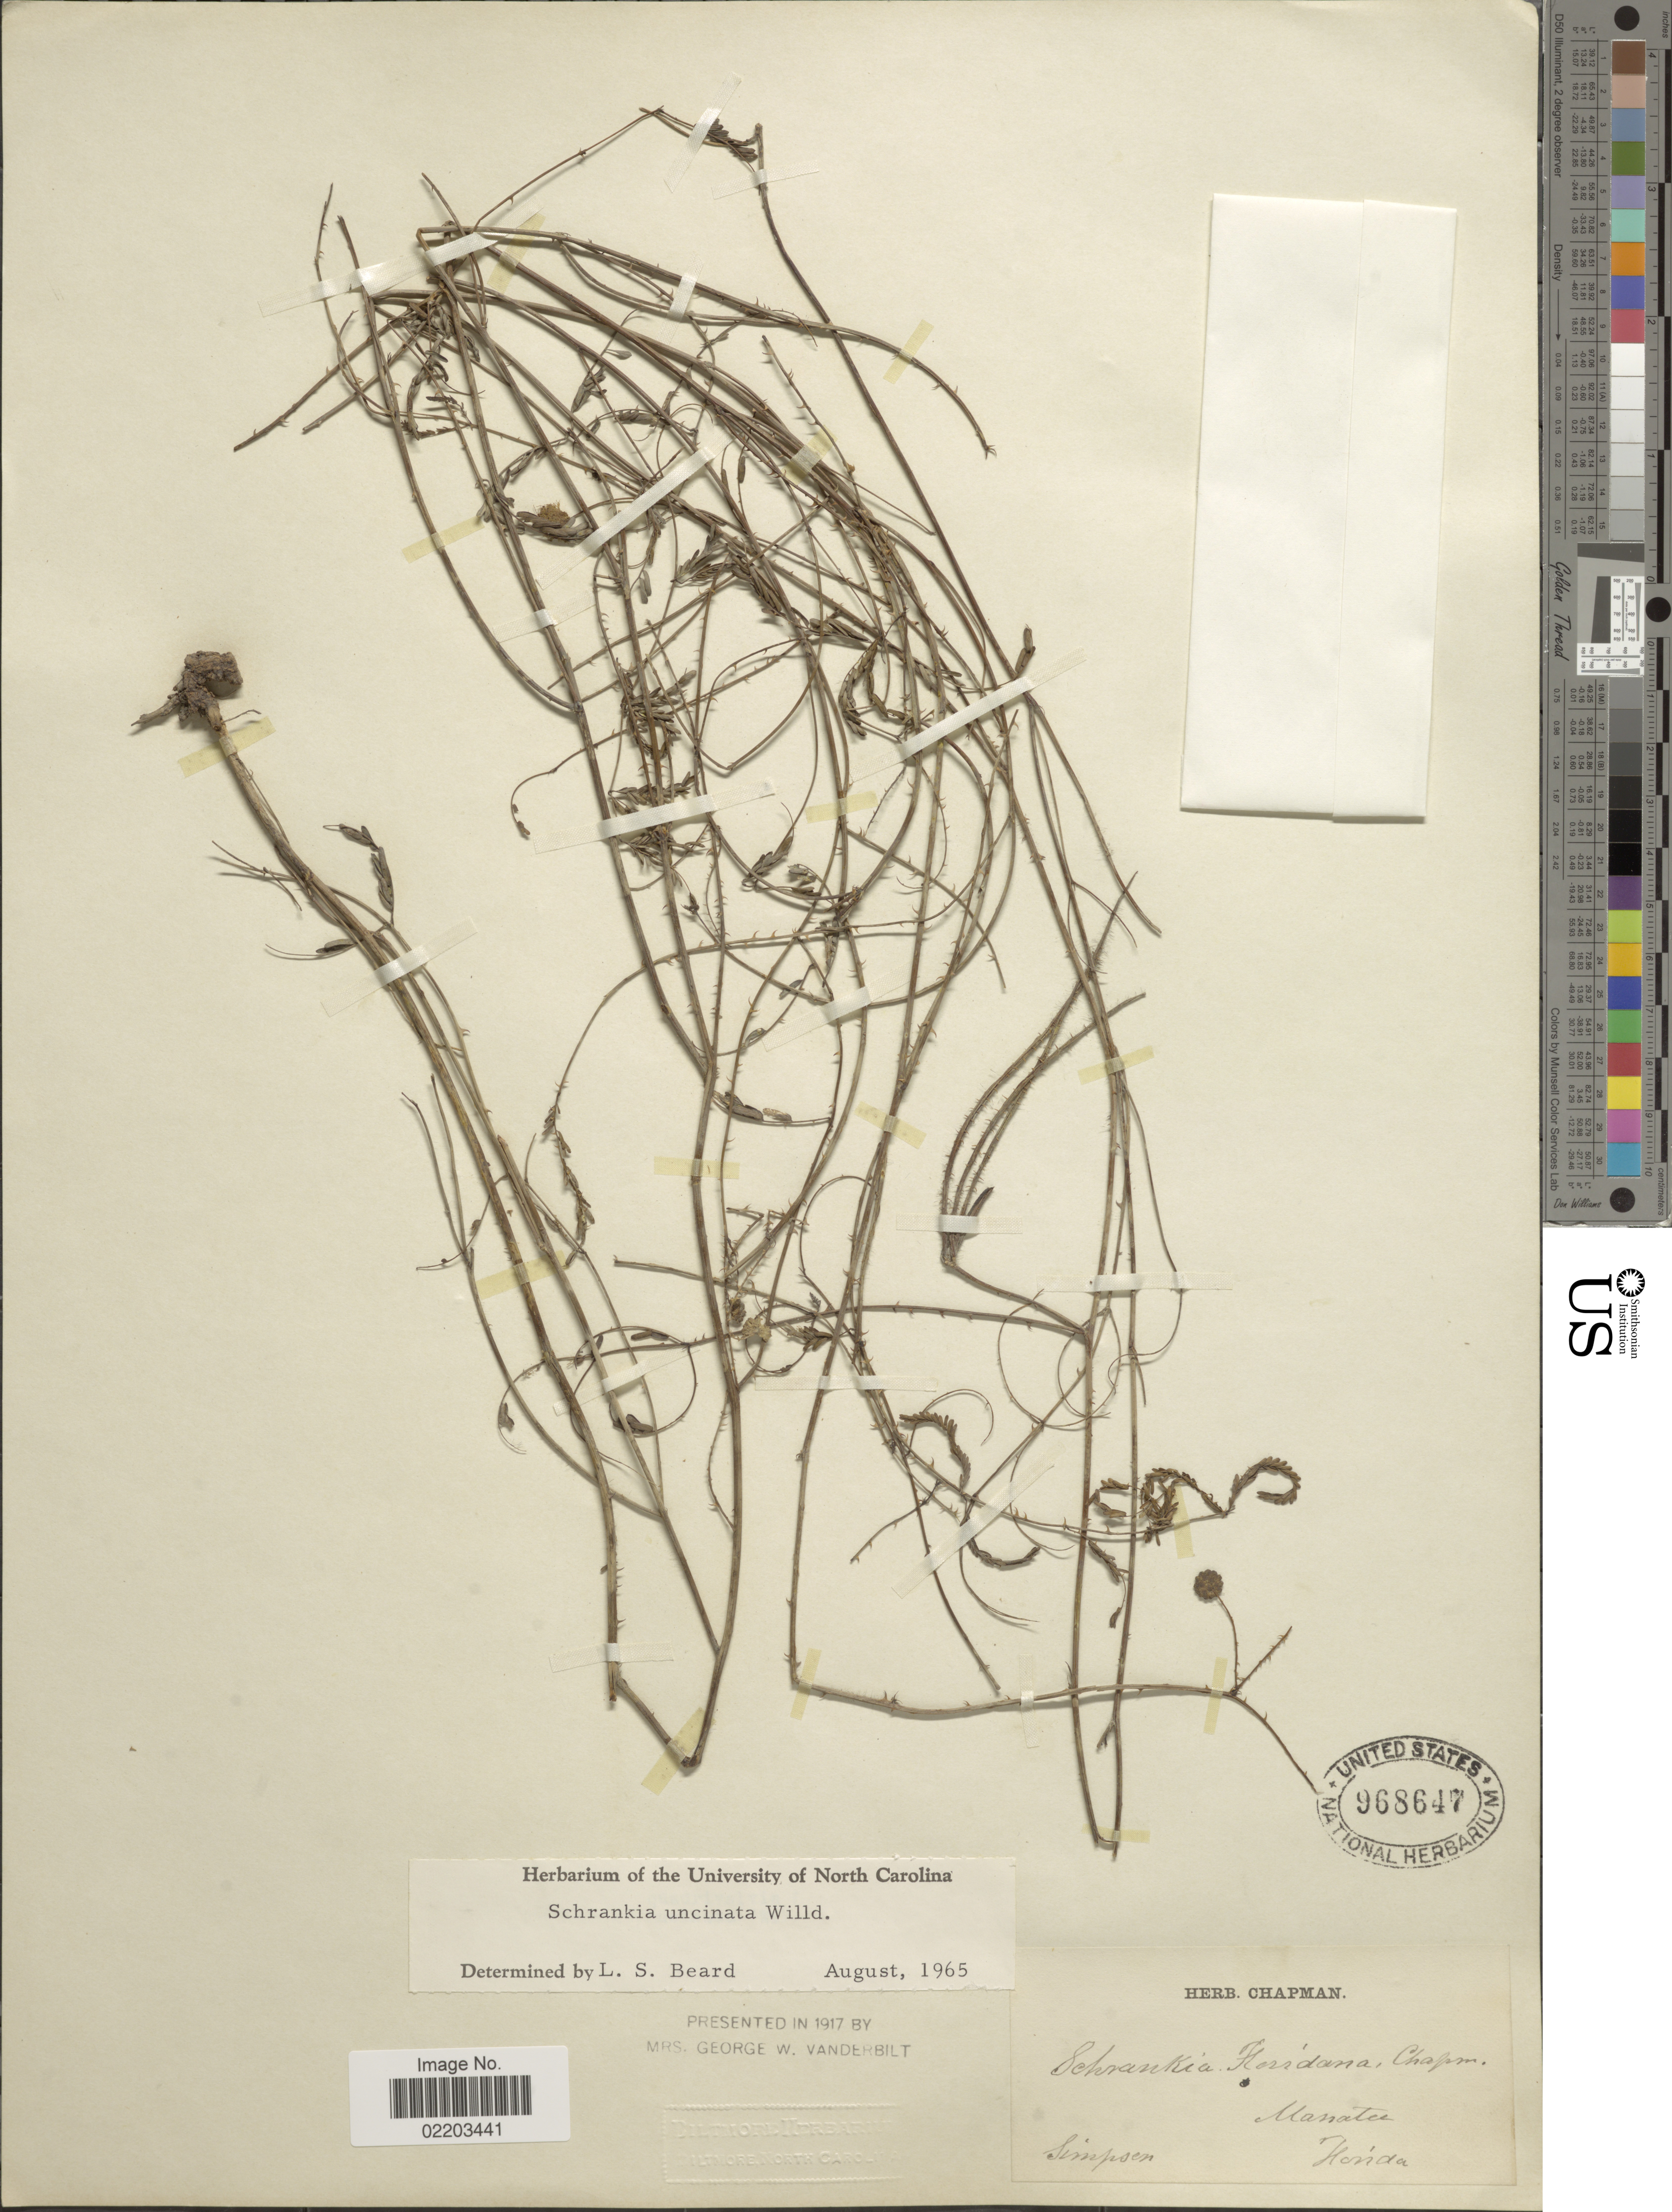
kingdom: Plantae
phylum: Tracheophyta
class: Magnoliopsida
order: Fabales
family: Fabaceae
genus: Mimosa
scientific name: Mimosa floridana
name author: (Chapm.) Weakley & Flores-Cruz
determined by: Strong, M. T., (US), Smithsonian Institution - National Museum of Natural History (UNITED STATES)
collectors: ex herb. Chapman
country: United States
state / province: Florida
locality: Manatee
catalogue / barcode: US 968647